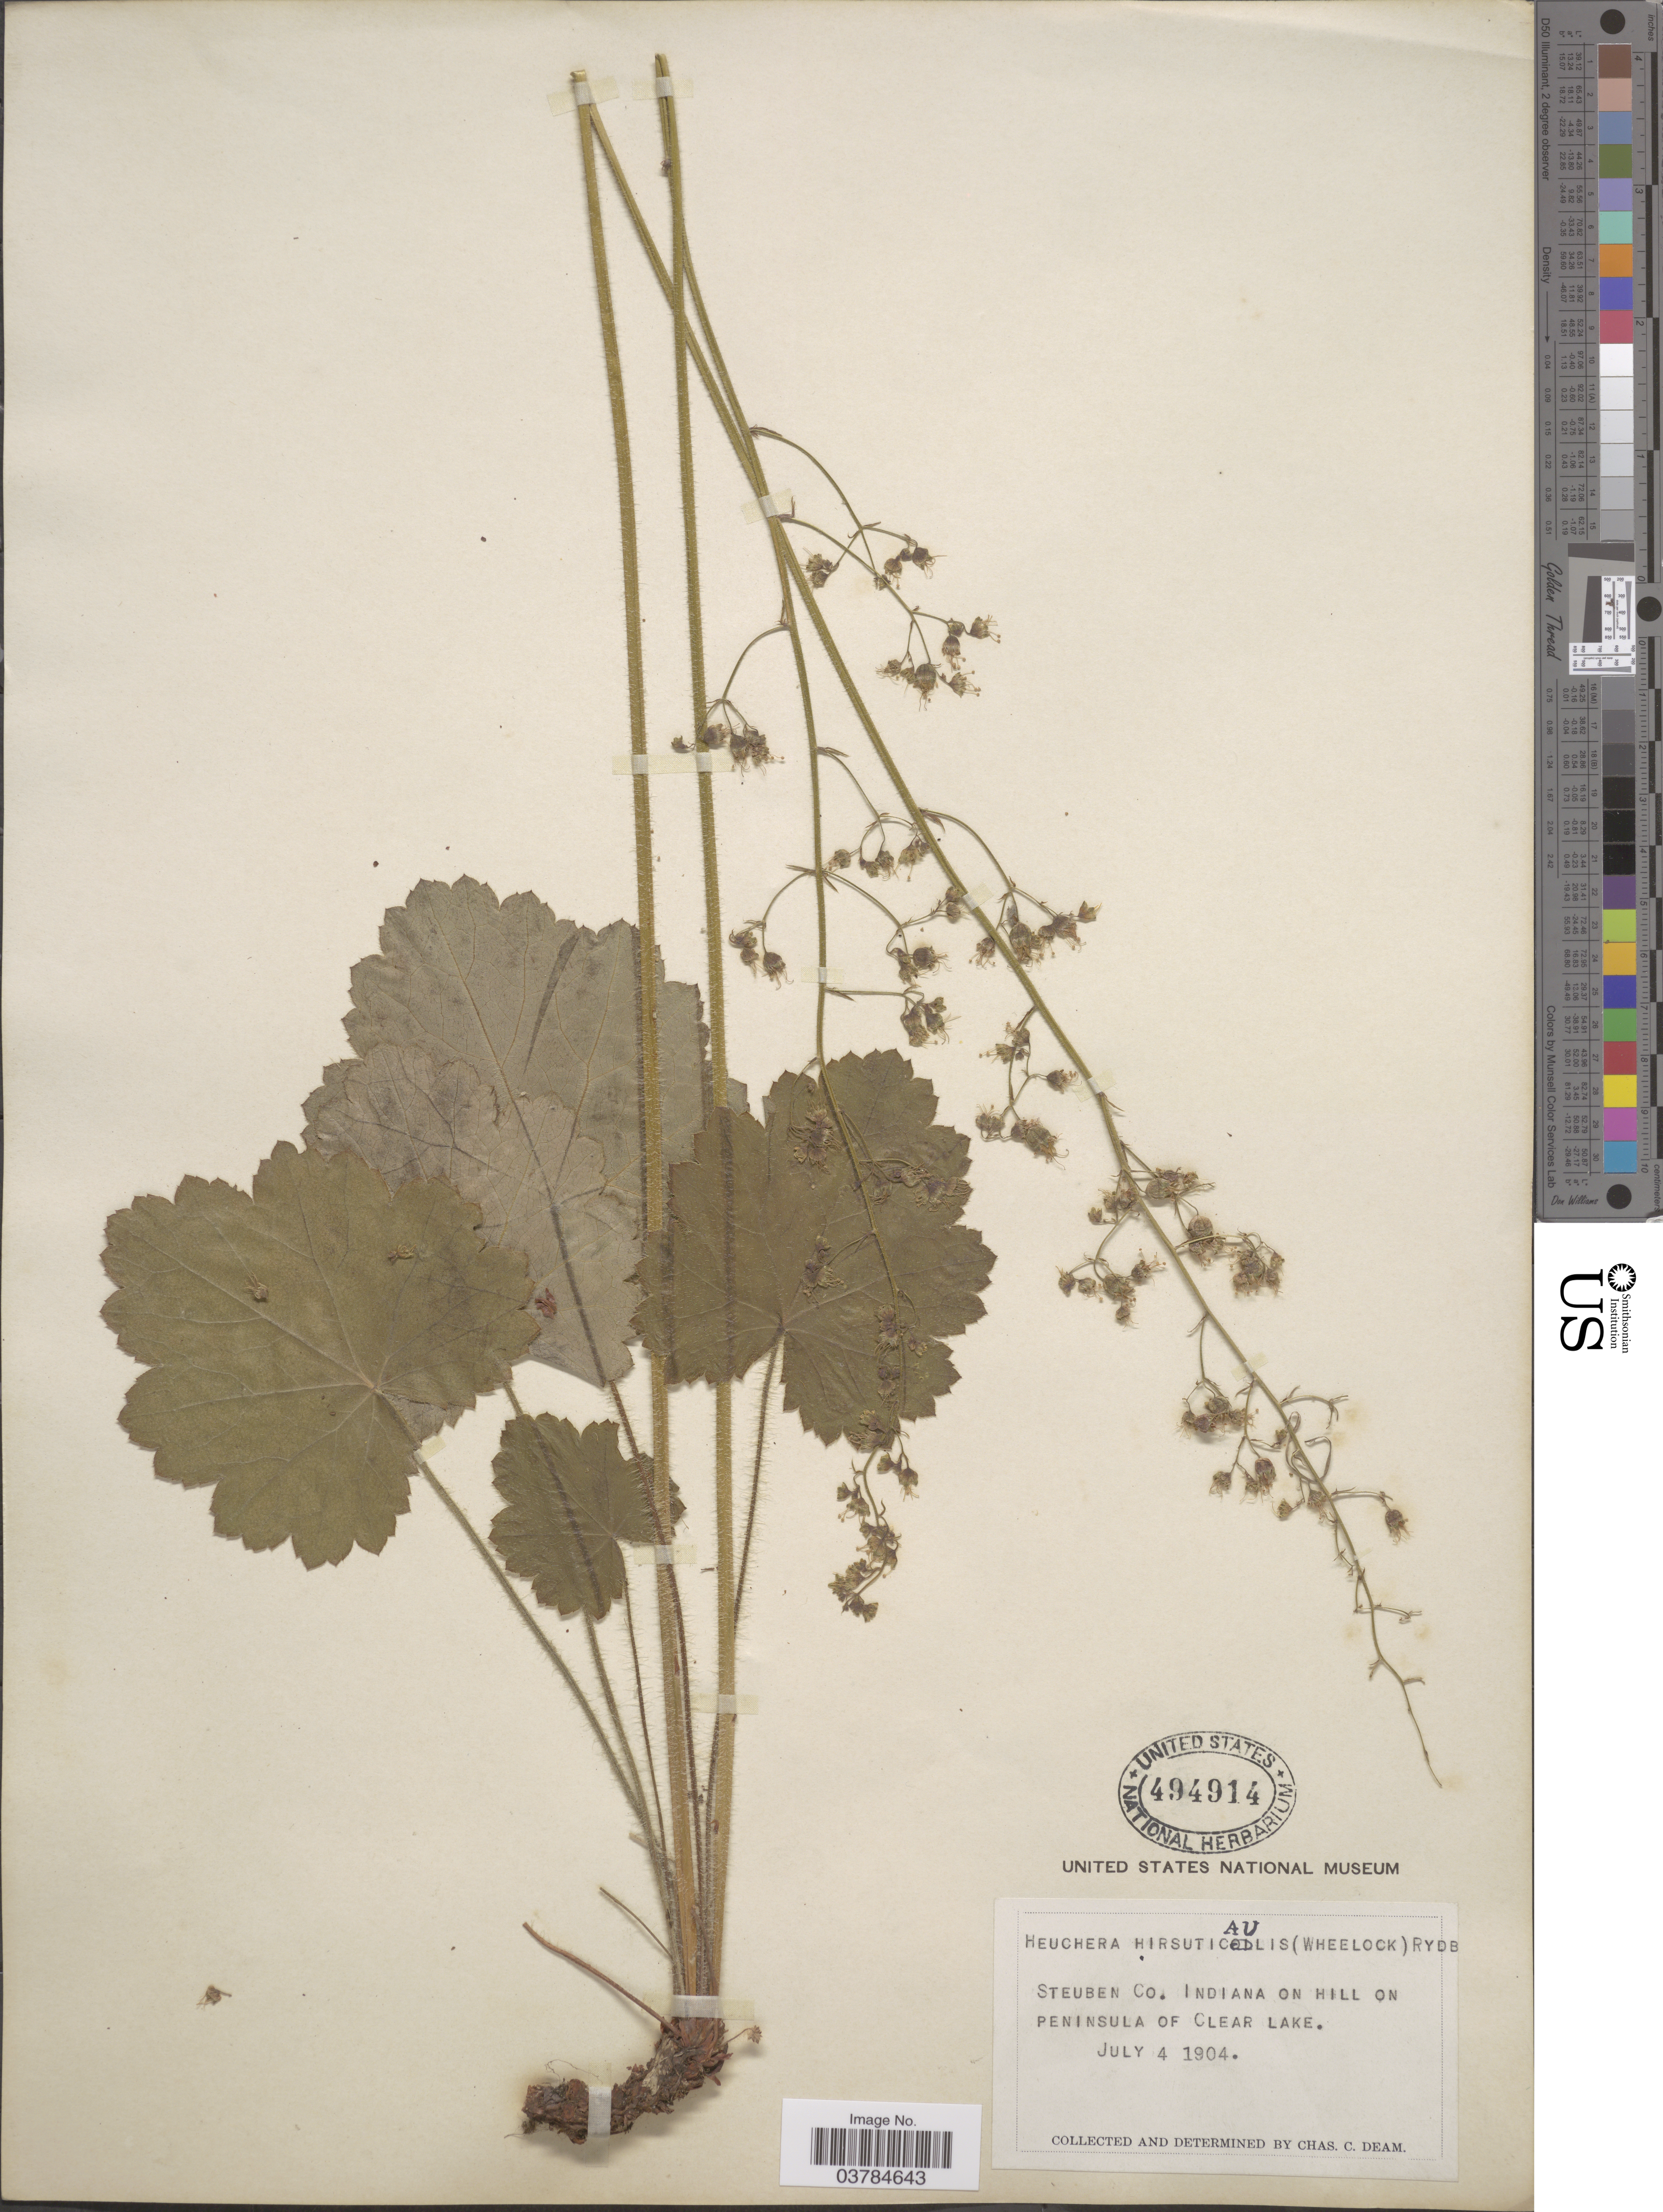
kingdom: Plantae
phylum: Tracheophyta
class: Magnoliopsida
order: Saxifragales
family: Saxifragaceae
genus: Heuchera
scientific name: Heuchera hirsuticaulis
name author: (Wheelock) Rydb.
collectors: C. C. Deam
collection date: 1904-07-04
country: United States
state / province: Indiana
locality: Steuben Co. Indiana on hill on peninsula of Clear Lake.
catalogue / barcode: US 494914